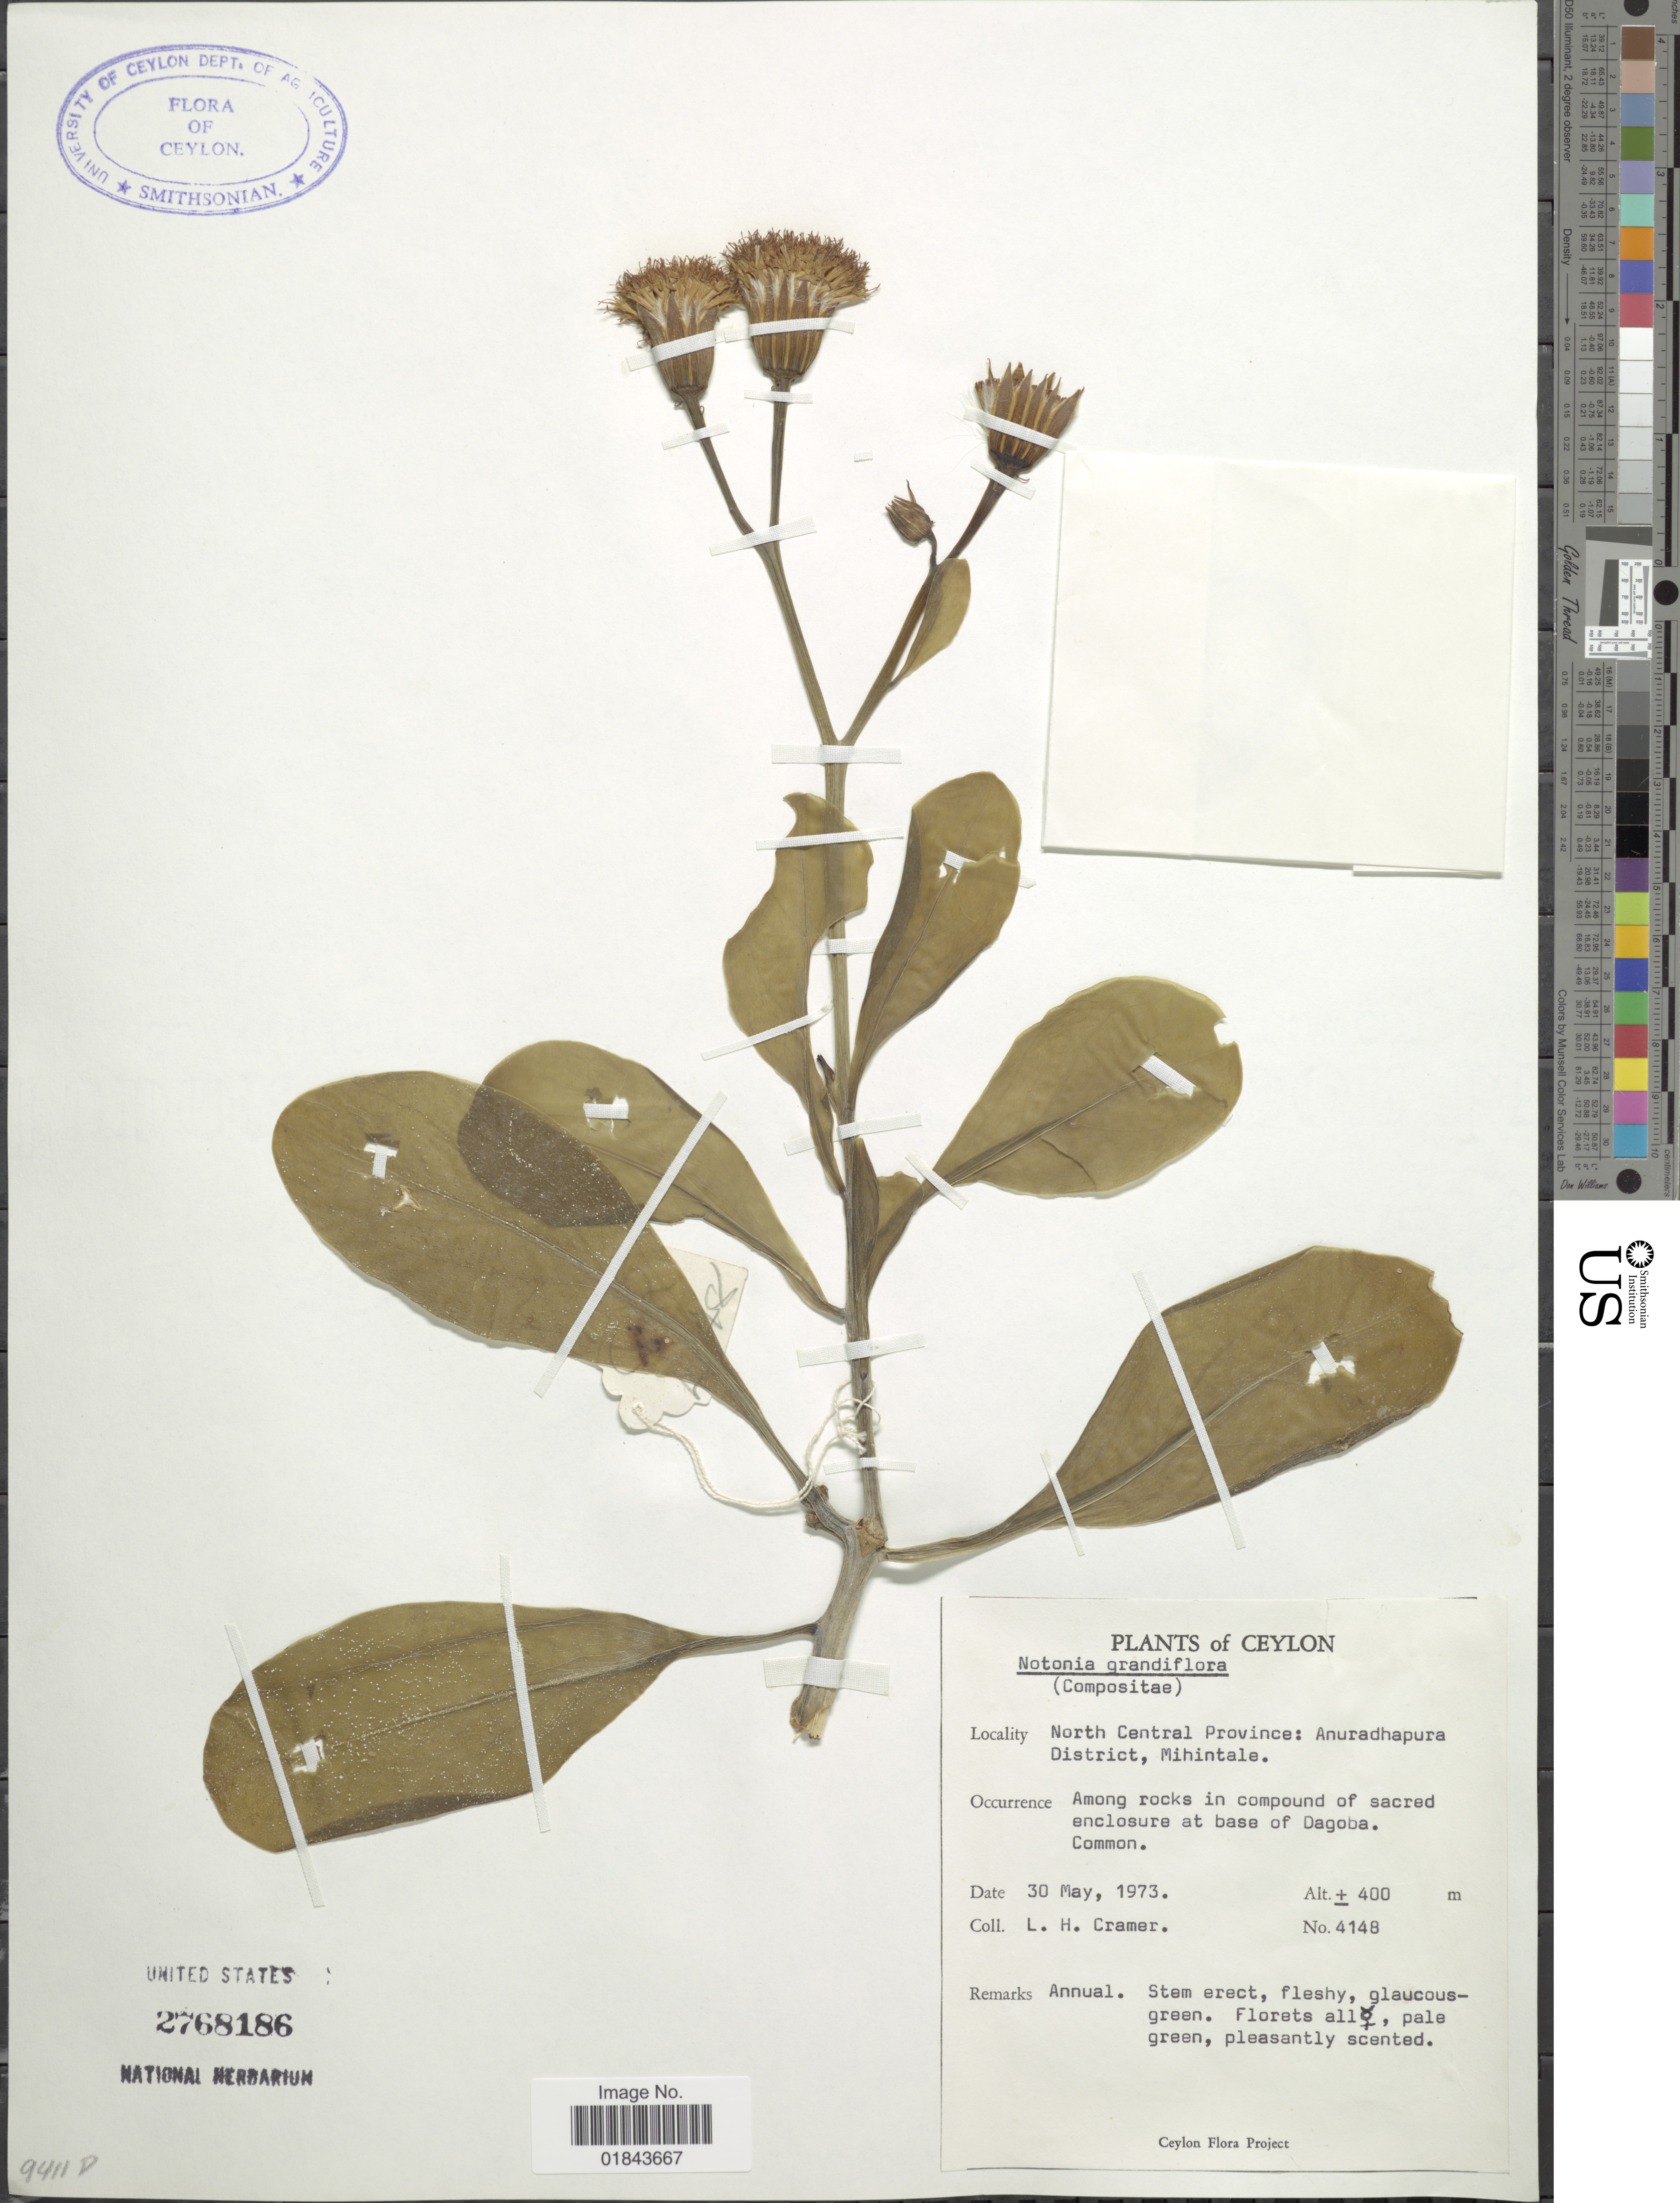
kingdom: Plantae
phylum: Tracheophyta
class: Magnoliopsida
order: Asterales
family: Asteraceae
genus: Notonia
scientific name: Notonia grandiflora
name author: DC.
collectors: L. H. Cramer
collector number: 4148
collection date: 1973-05-30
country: Sri Lanka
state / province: North Central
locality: Ceylon, North Central Province, Anuradhapura District, Mihintale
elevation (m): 400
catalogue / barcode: US 2768186